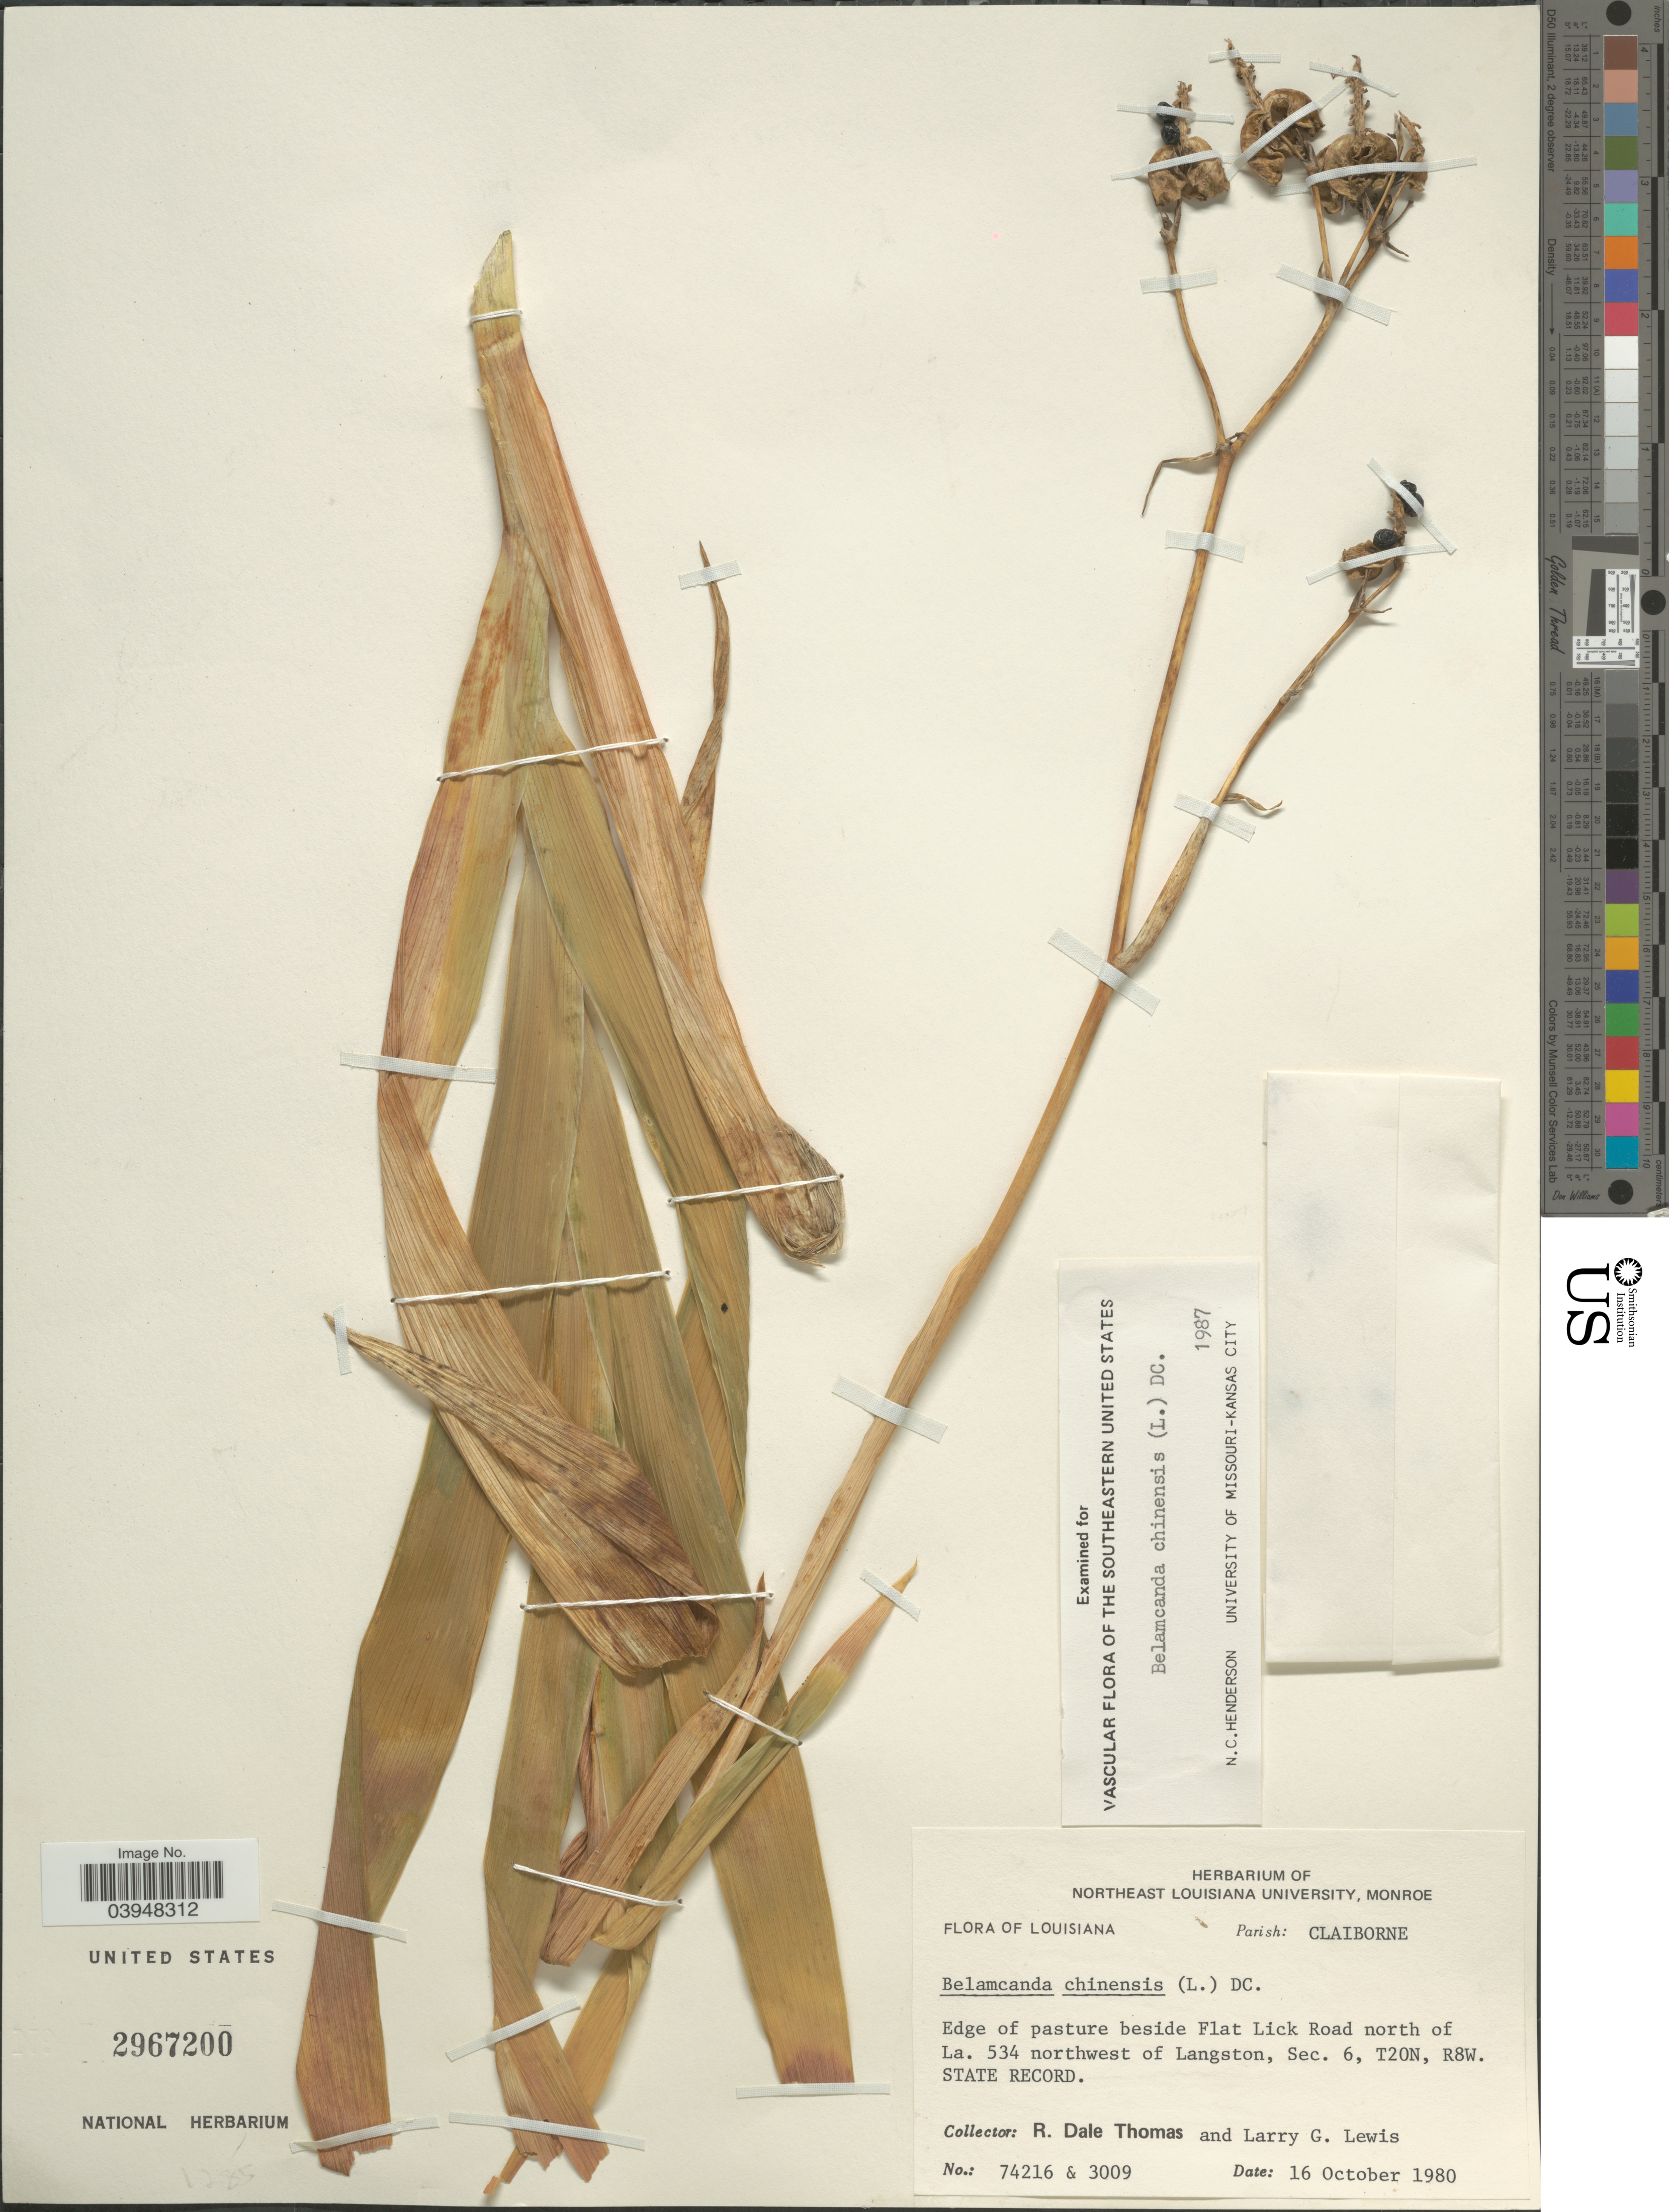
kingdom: Plantae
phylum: Tracheophyta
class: Liliopsida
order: Asparagales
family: Iridaceae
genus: Iris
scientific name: Iris domestica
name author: (L.) Goldblatt & Mabb.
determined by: Strong, Mark T., (BOT), Smithsonian Institution - National Museum of Natural History (UNITED STATES)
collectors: R. Thomas & L. Lewis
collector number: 74216/3009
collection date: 1980-10-16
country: United States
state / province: Louisiana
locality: Parish: Claiborne. Edge of pasture beside Flat Lick Road north of La. 534 northwest of Langston, Sec. 6, T20N, R8W.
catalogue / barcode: US 2967200